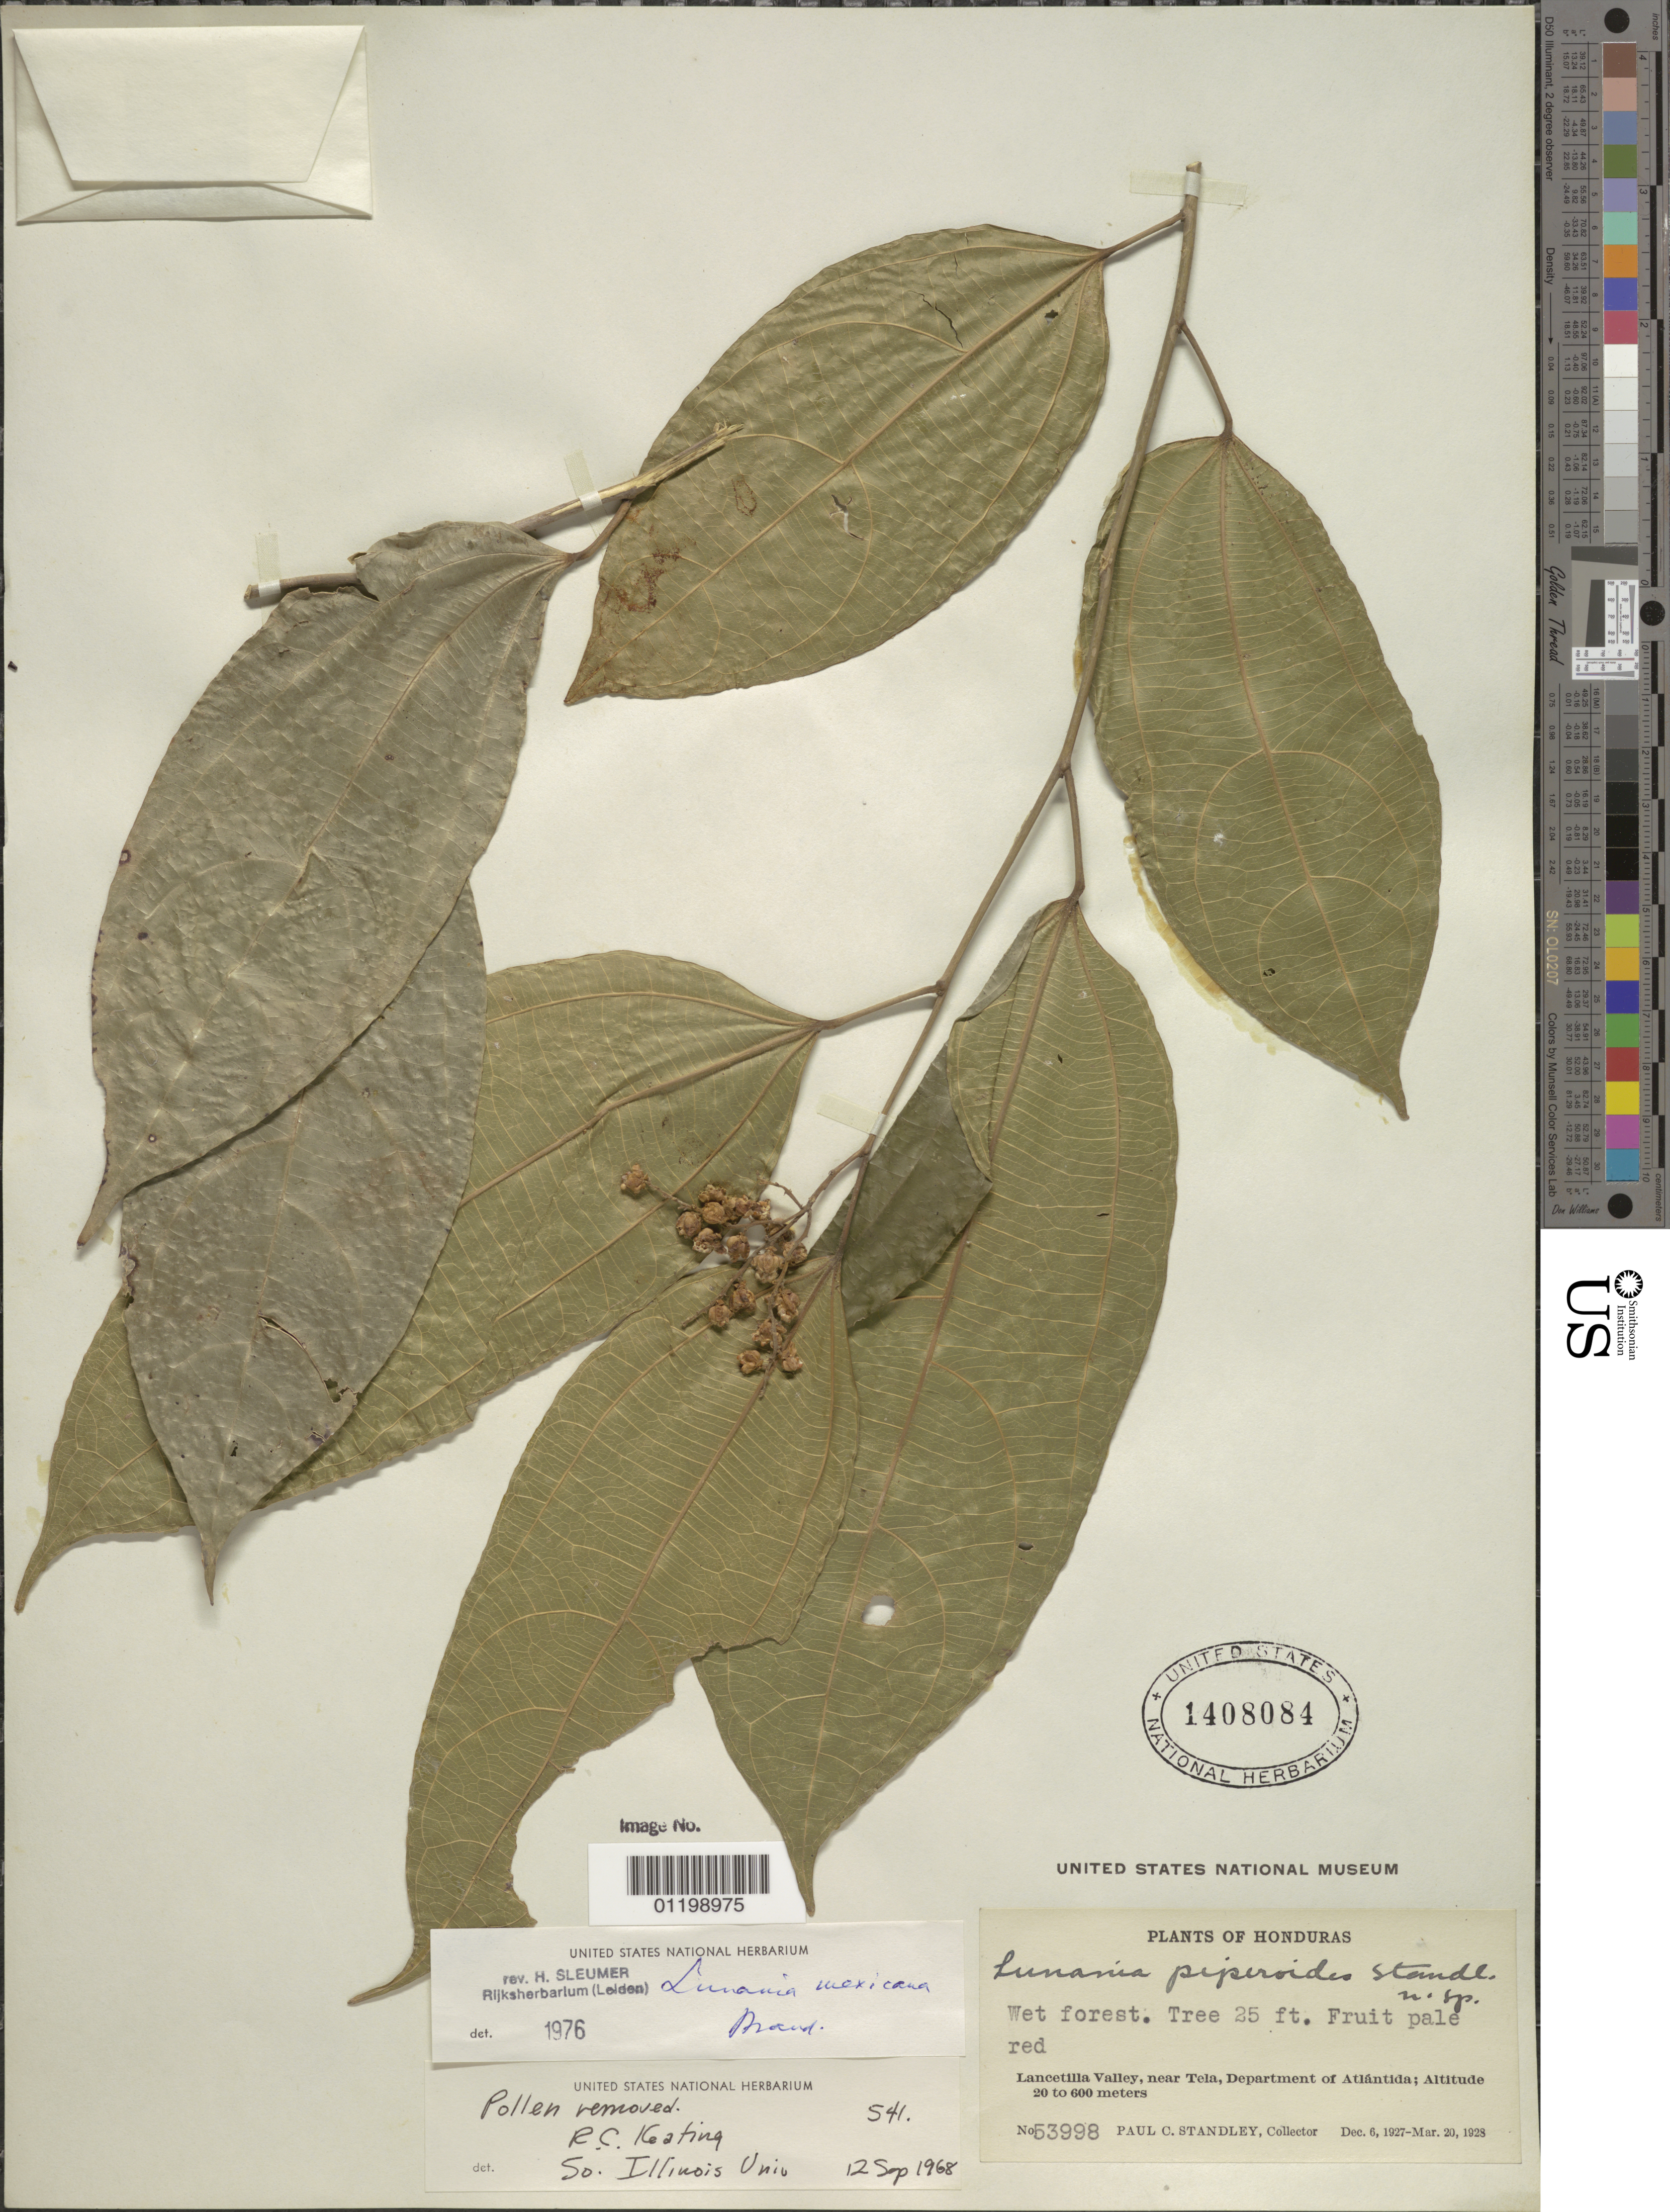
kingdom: Plantae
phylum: Tracheophyta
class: Magnoliopsida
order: Malpighiales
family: Salicaceae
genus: Lunania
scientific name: Lunania piperoides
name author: Standl.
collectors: P. C. Standley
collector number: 53998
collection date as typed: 06 Dec 1927 to 20 Mar 1928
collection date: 1927-12-06/1928-03-20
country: Honduras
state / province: Atlántida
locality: Lancetilla Valley, near Tela, Department of Atlántida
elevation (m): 20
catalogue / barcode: US 1408084